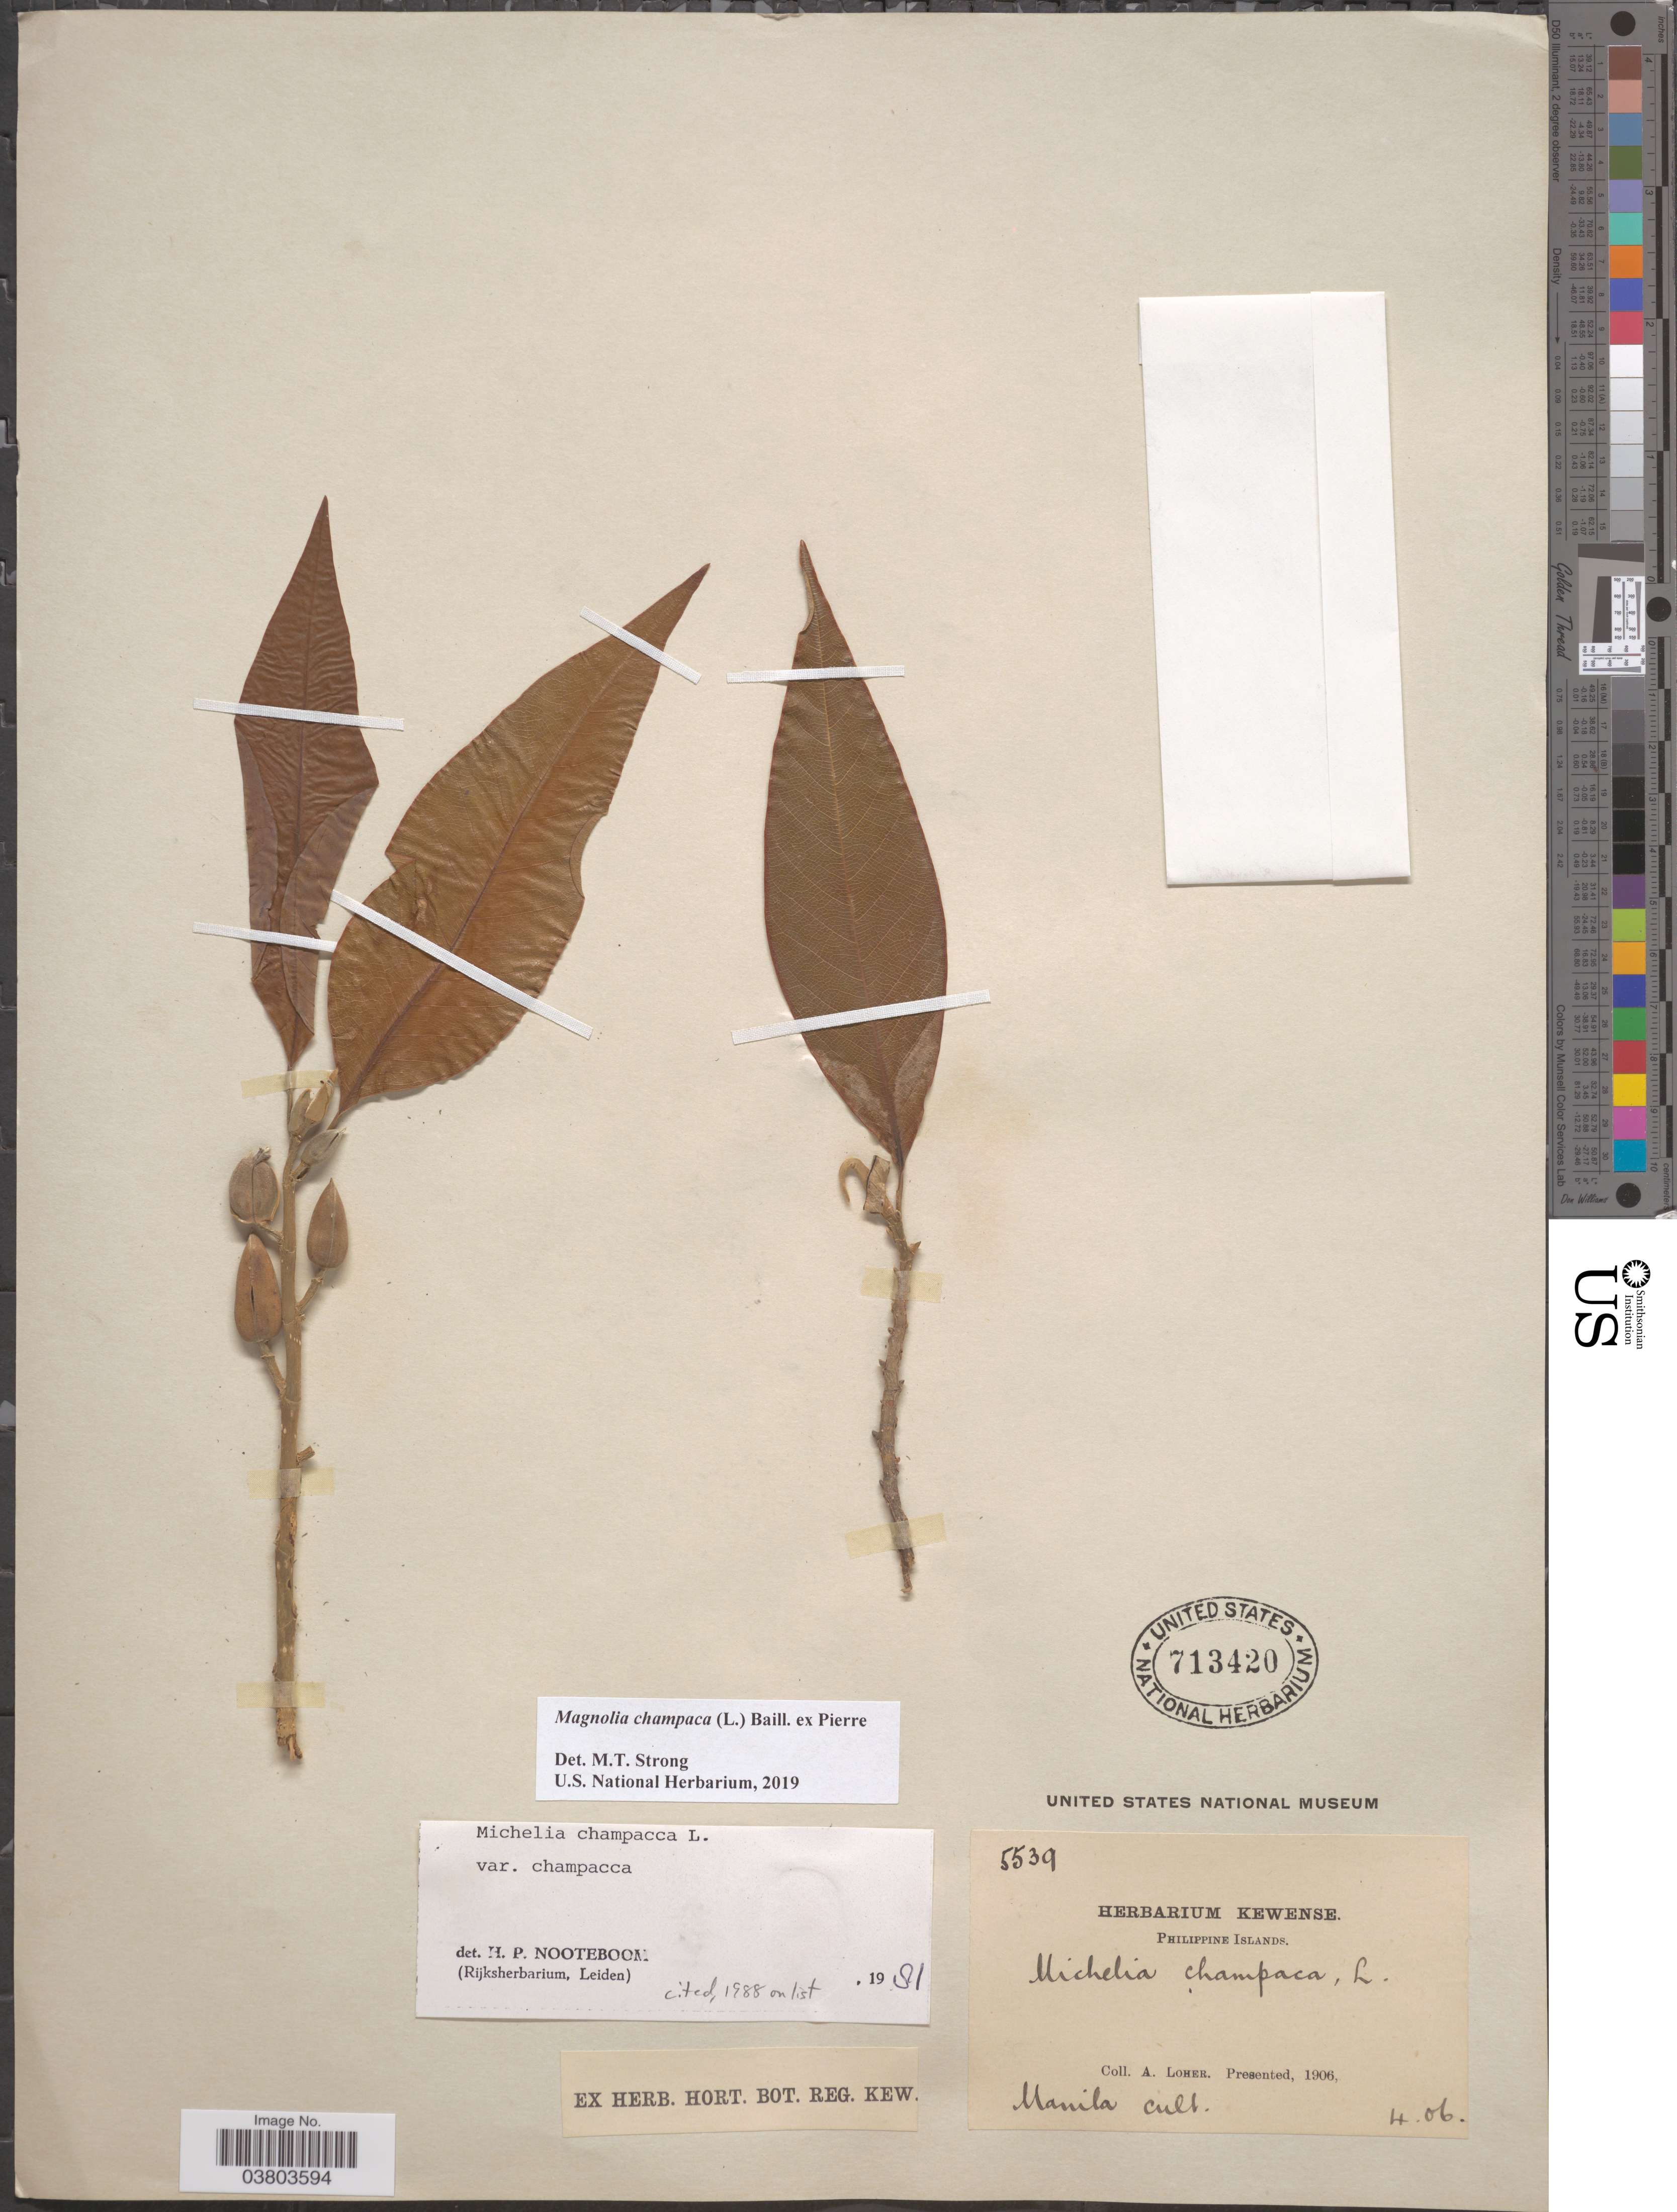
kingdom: Plantae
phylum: Tracheophyta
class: Magnoliopsida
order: Magnoliales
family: Magnoliaceae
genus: Magnolia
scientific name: Magnolia champaca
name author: (L.) Baill. ex Pierre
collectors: A. Loher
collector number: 5539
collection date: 1906-06-04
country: Philippines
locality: Manila.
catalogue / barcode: US 713420